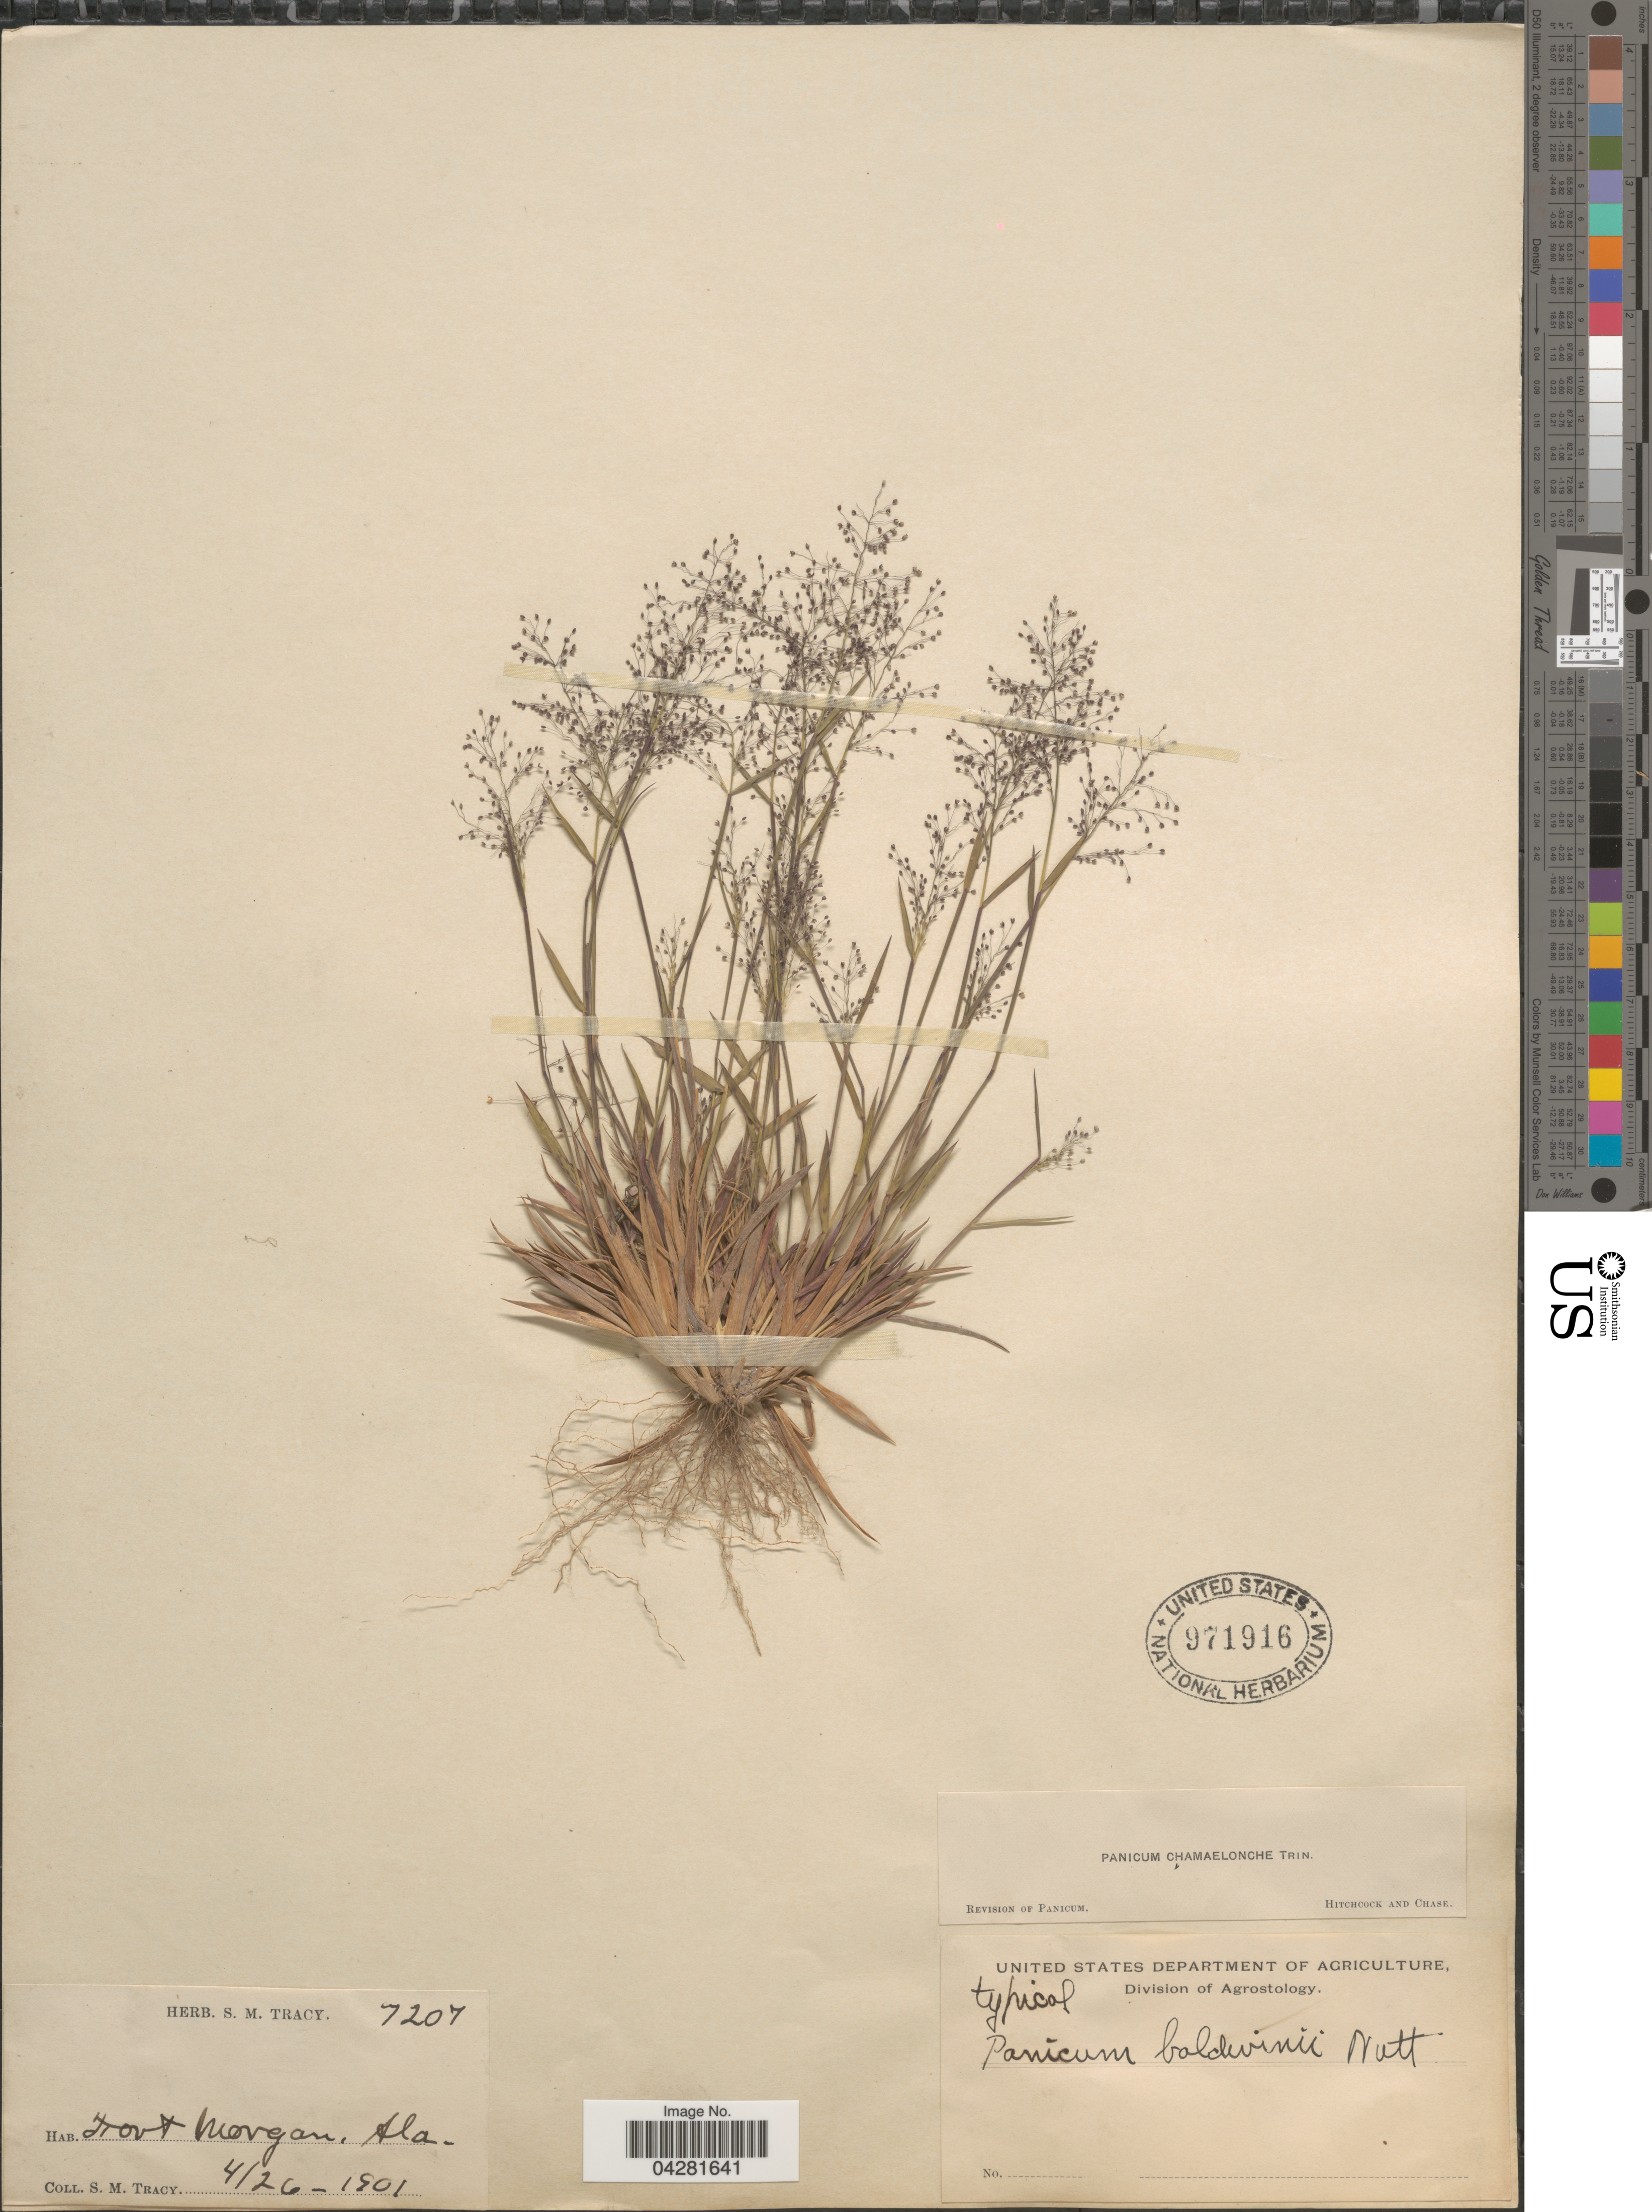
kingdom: Plantae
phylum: Tracheophyta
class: Liliopsida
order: Poales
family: Poaceae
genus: Dichanthelium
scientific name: Dichanthelium ensifolium var. ensifolium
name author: (Baldwin ex Elliot) Gould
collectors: S. M. Tracy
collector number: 7207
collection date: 1901-04-26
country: United States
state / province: Alabama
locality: Trout Morgan.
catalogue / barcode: US 971916